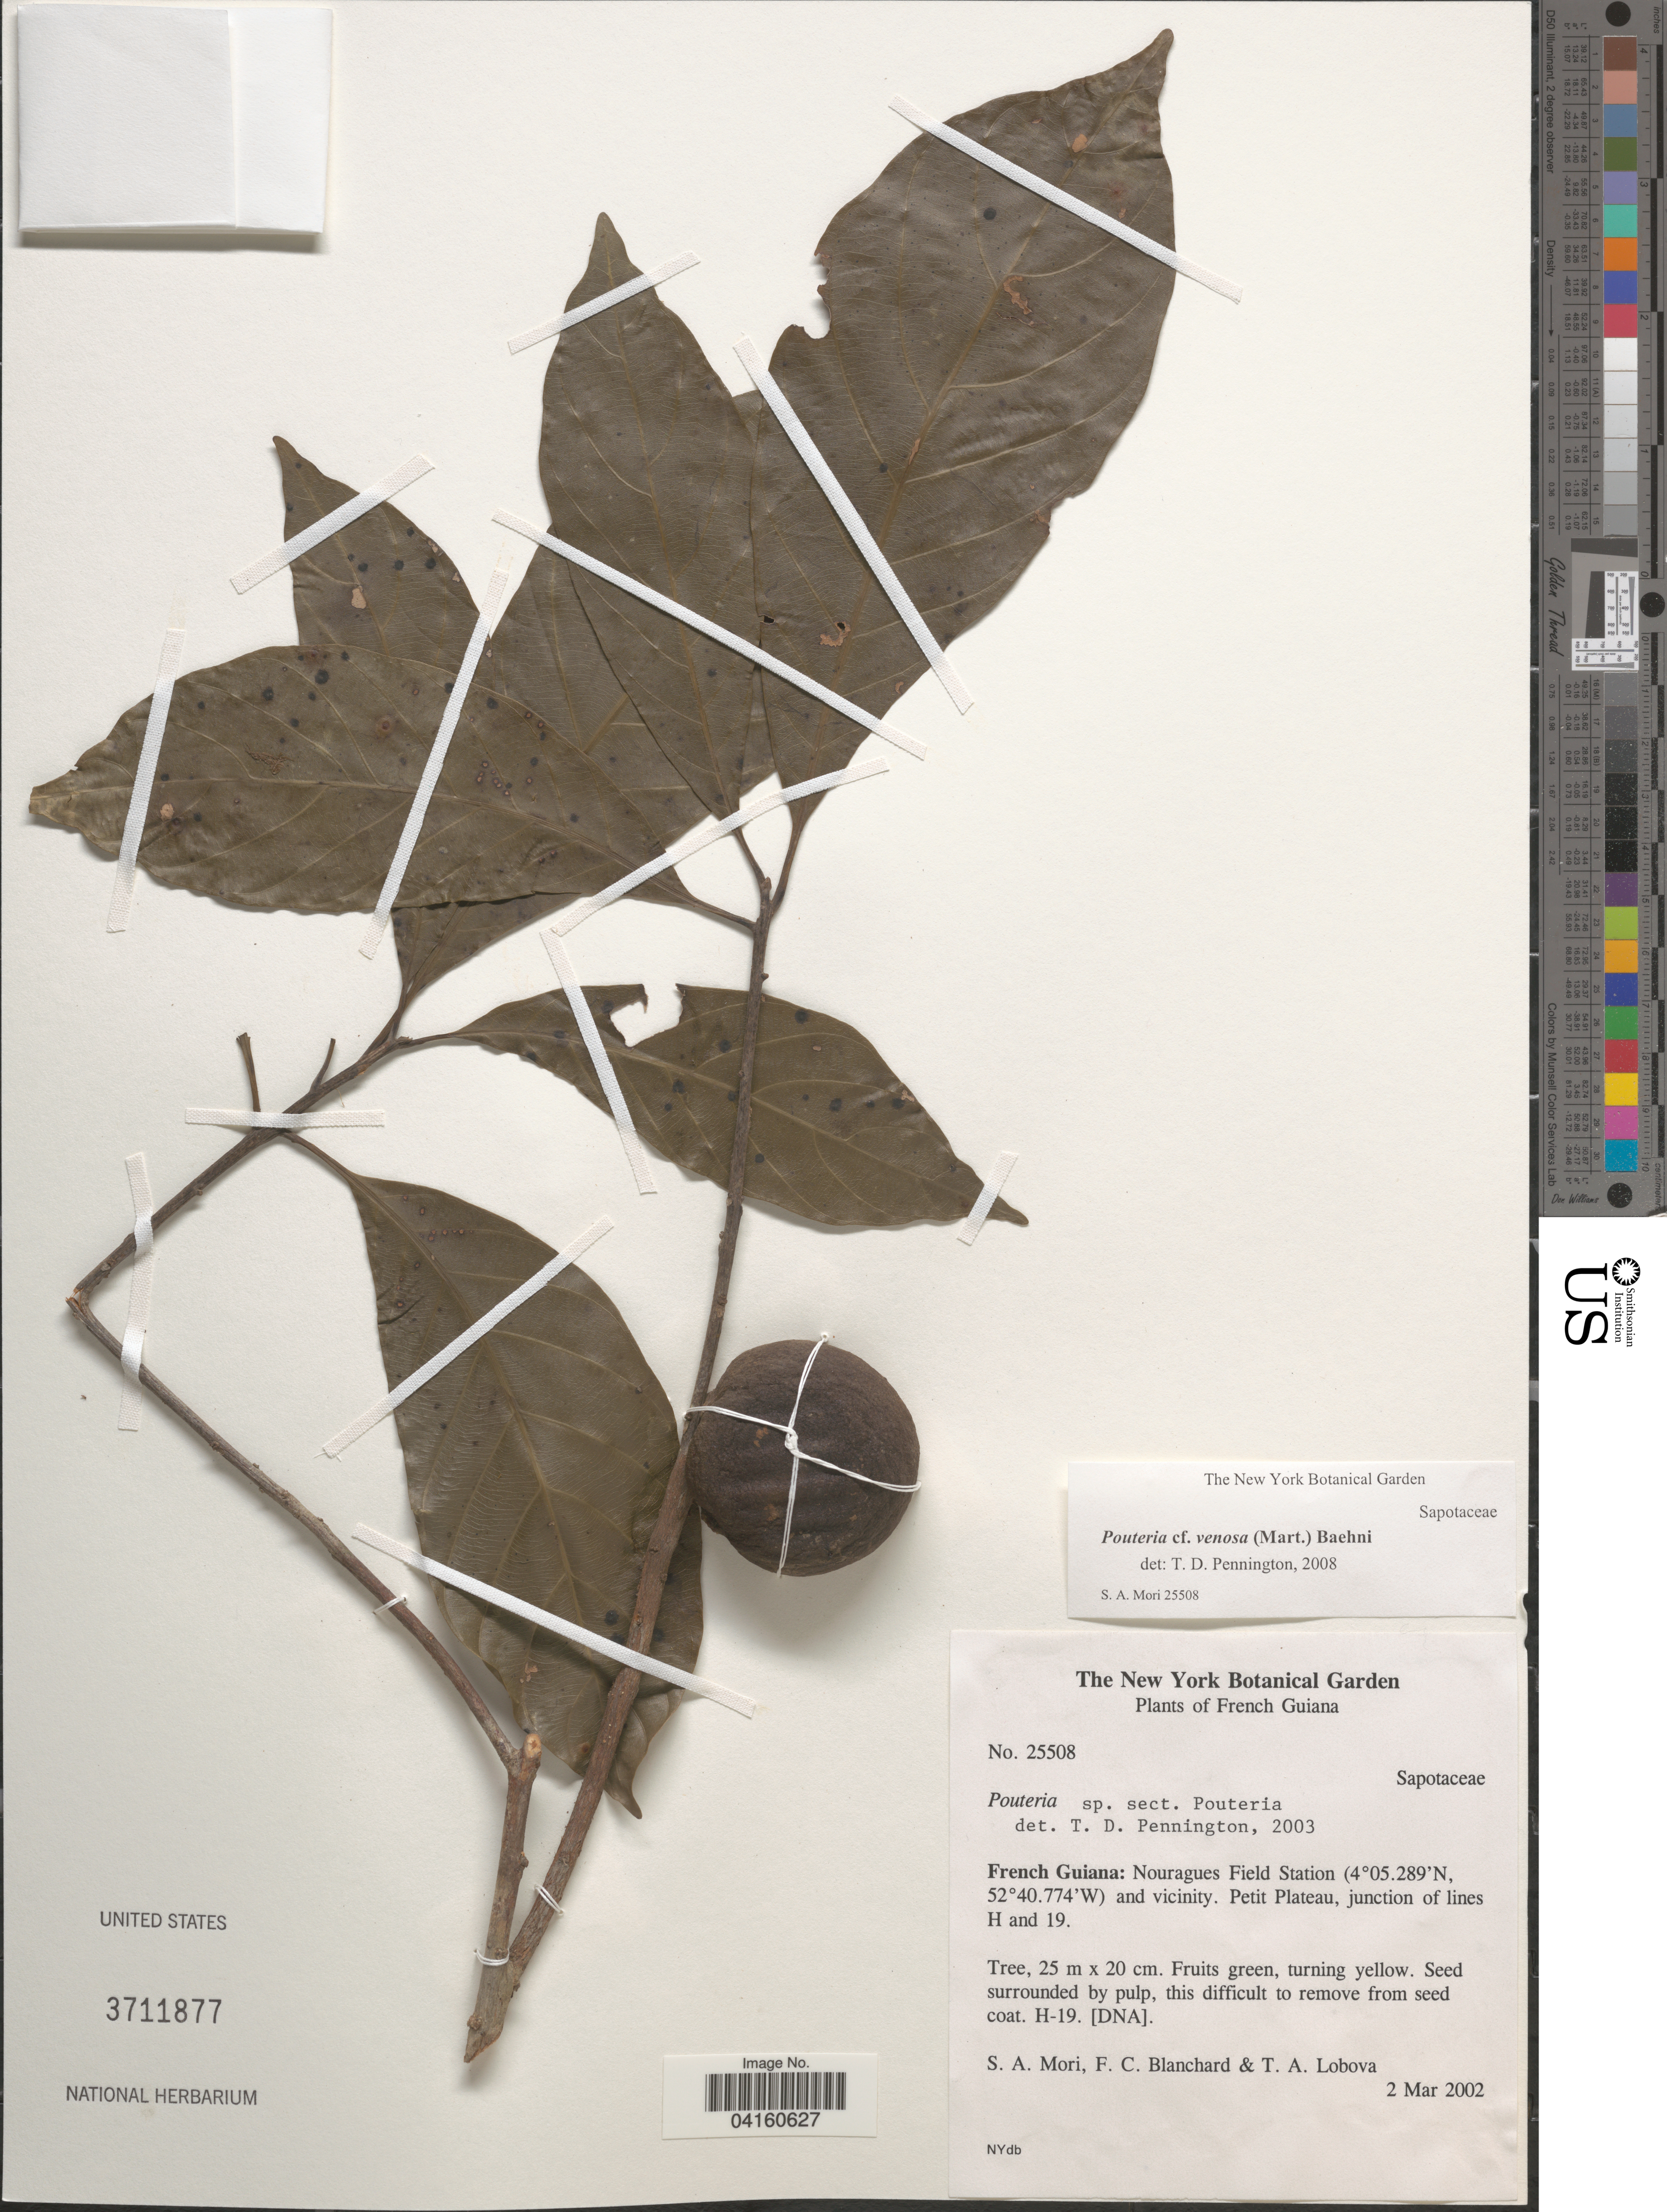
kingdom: Plantae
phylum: Tracheophyta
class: Magnoliopsida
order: Ericales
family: Sapotaceae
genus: Pouteria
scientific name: Pouteria venosa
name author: (Mart.) Baehni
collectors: S. Mori, F. Blanchard & T. Lobova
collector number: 25508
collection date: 2002-03-02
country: French Guiana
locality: Nouragues Field Station and vicinity. Petit Plateau, junction of lines H and 19.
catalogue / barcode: US 3711877